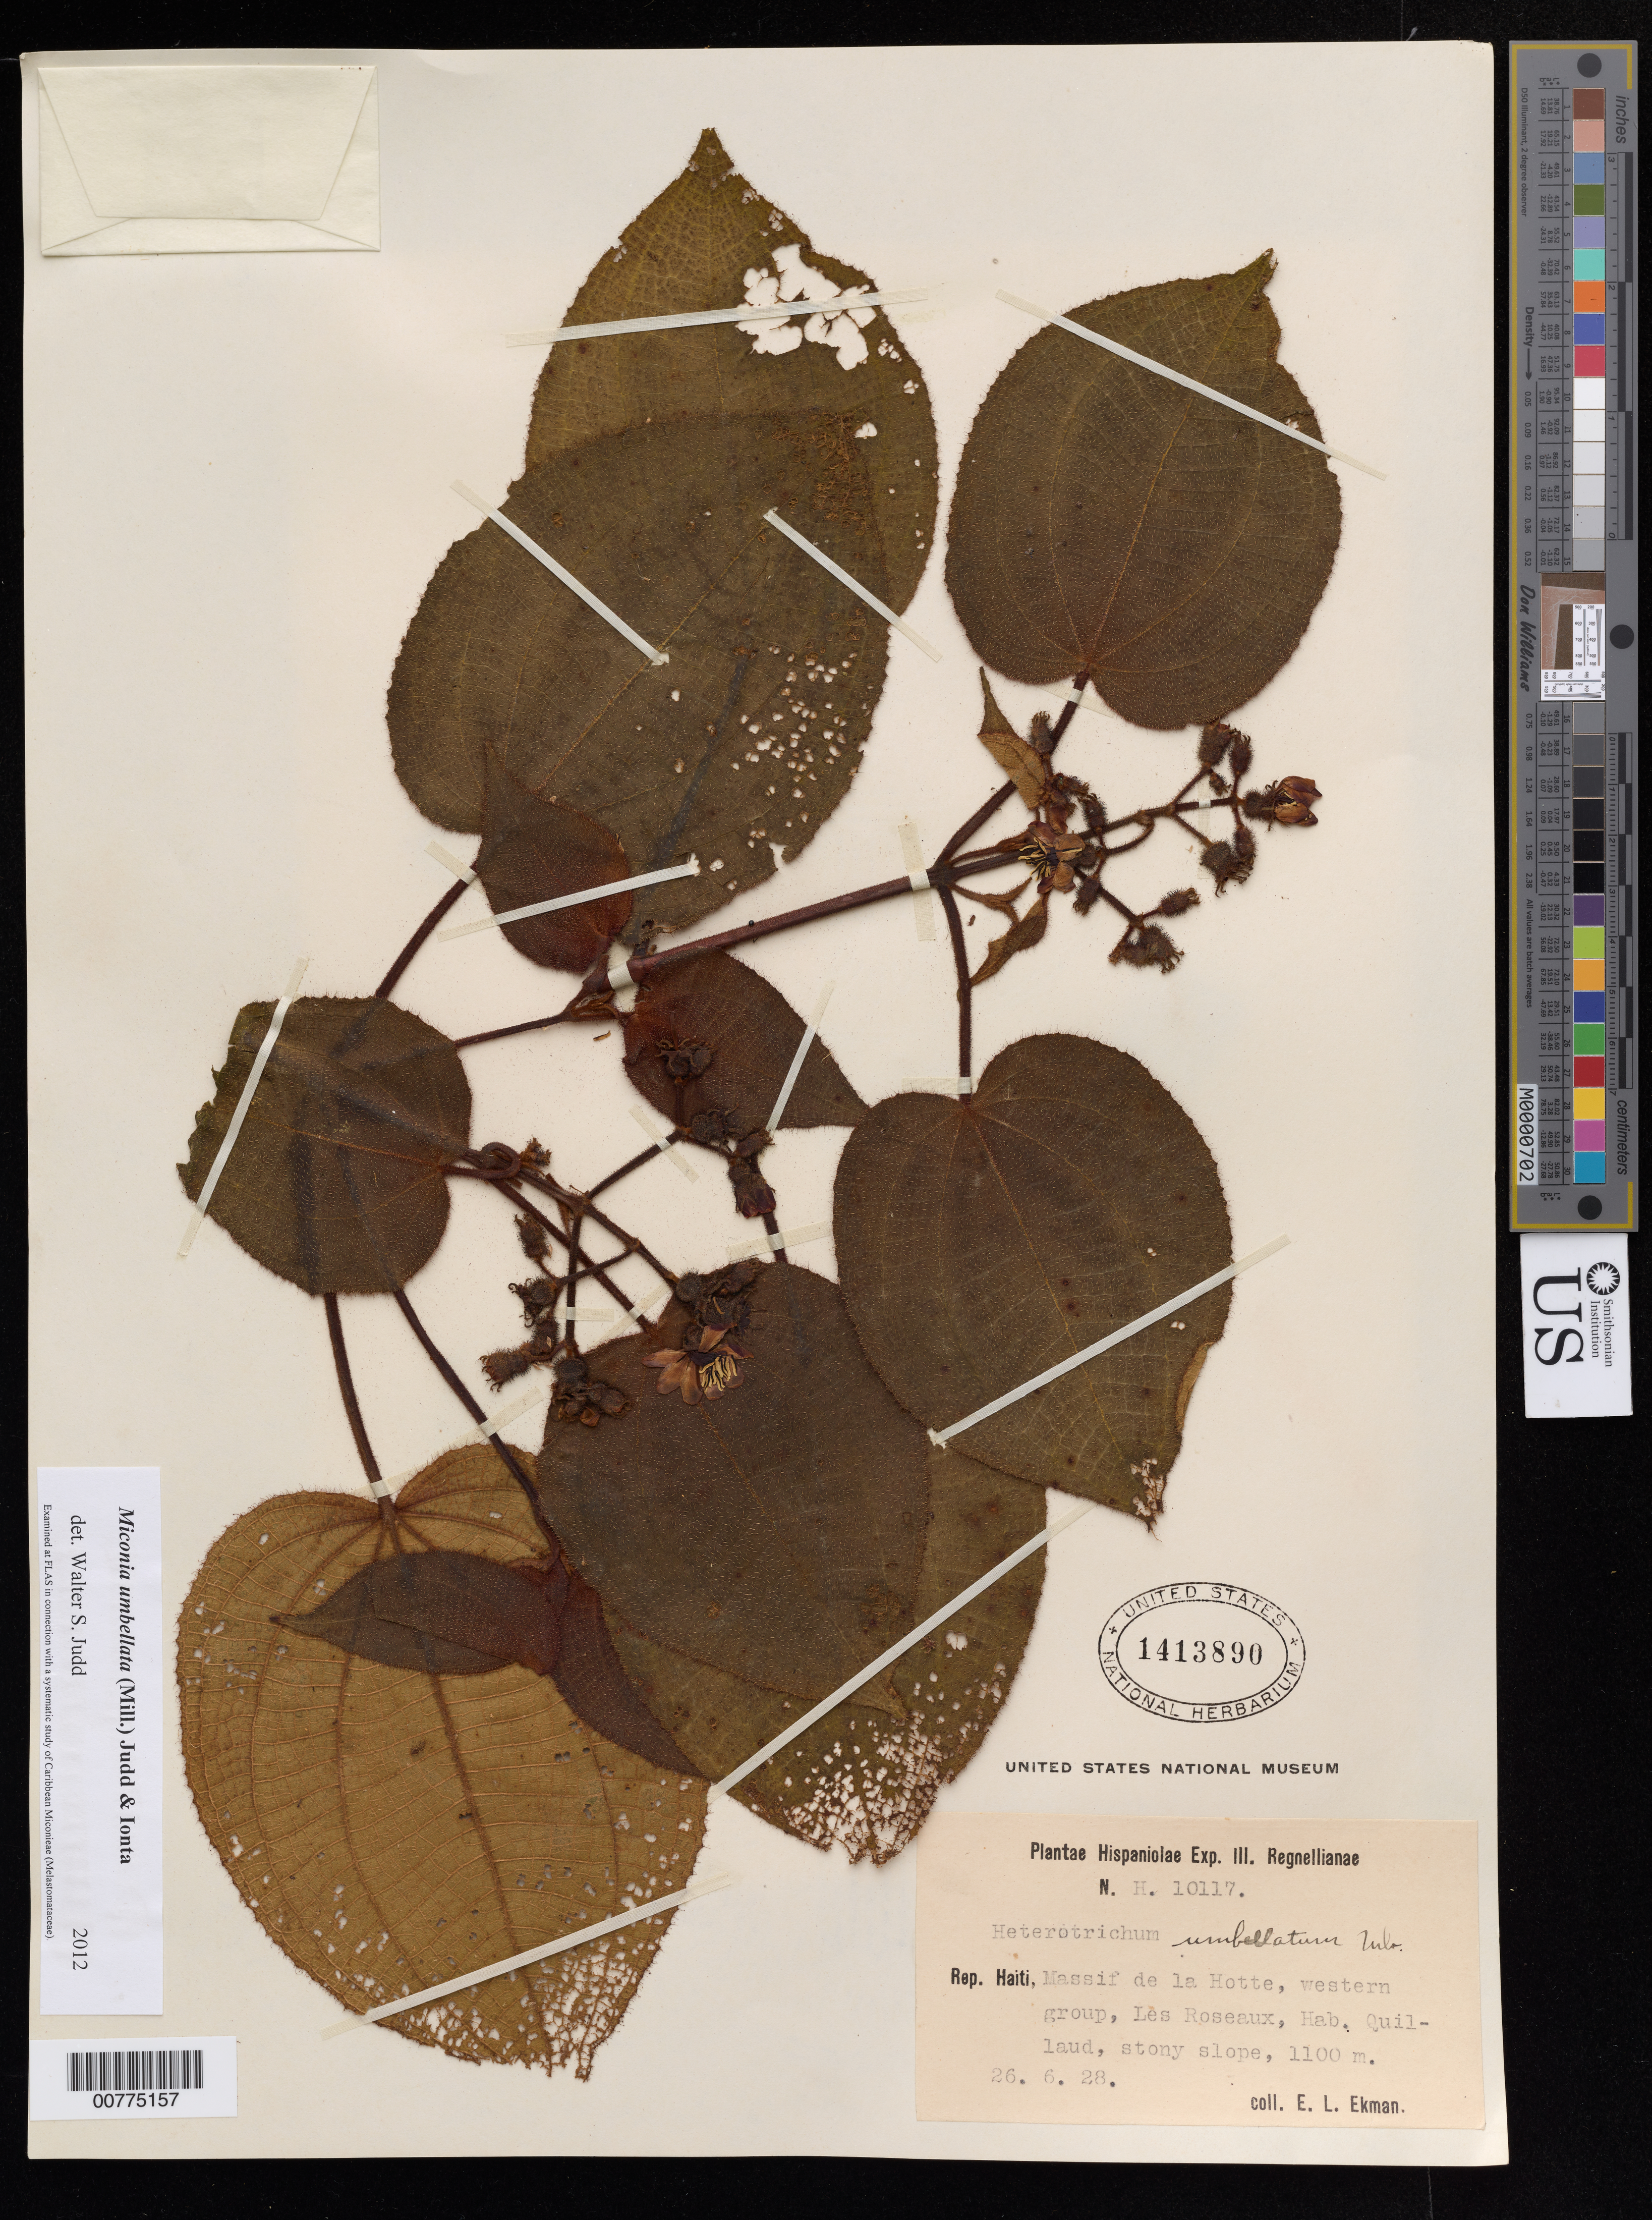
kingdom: Plantae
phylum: Tracheophyta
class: Magnoliopsida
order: Myrtales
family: Melastomataceae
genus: Miconia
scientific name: Miconia umbellata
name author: (Mill.) Judd & Ionta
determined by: Judd, Walter S.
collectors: E. L. Ekman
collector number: H 10117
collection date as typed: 26 Jun 1928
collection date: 1928-06-26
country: Haiti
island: Hispaniola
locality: Massif de la Hotte, western group, Les Roseaux, Hab. Quilaud.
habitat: Stony slope.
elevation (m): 1100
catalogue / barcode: US 1413890